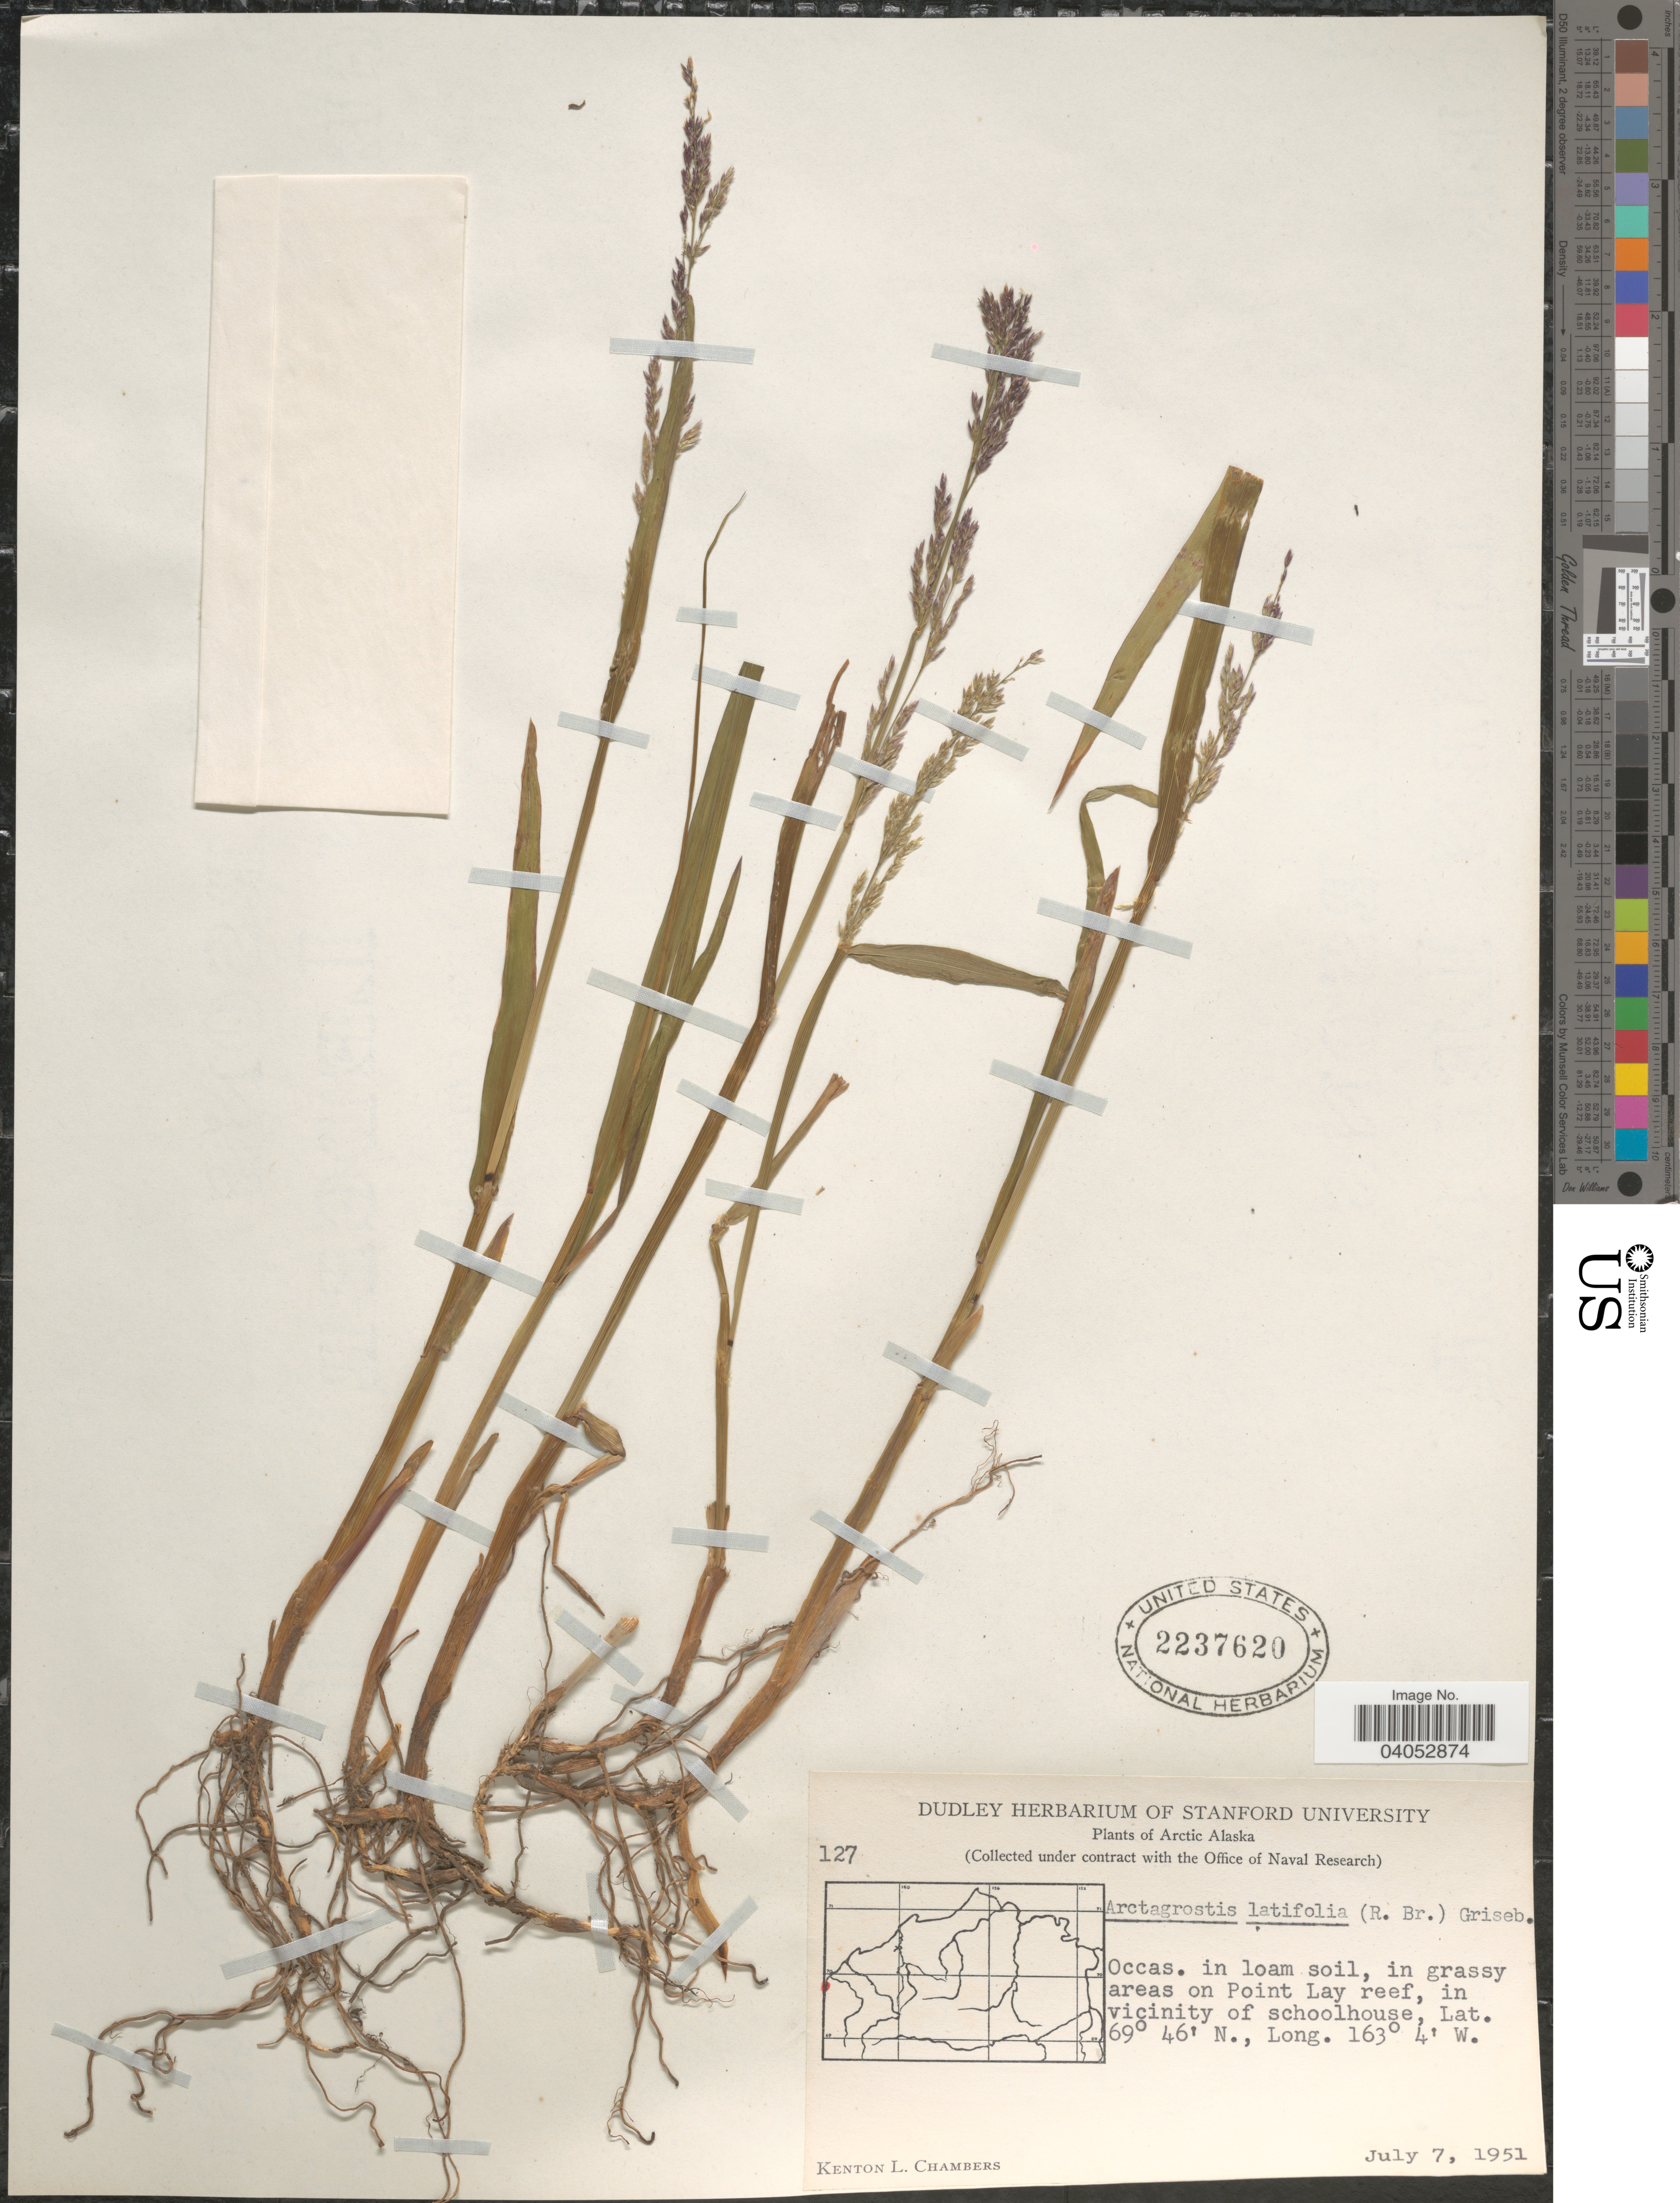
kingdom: Plantae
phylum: Tracheophyta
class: Liliopsida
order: Poales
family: Poaceae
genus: Arctagrostis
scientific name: Arctagrostis latifolia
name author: (R. Br.) Griseb.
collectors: K. L. Chambers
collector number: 127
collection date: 1951-07-07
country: United States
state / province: Alaska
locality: Arctic Alaska. In grassy areas on Point Lay reef, in vicinity of schoolhouse.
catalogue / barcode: US 2237620